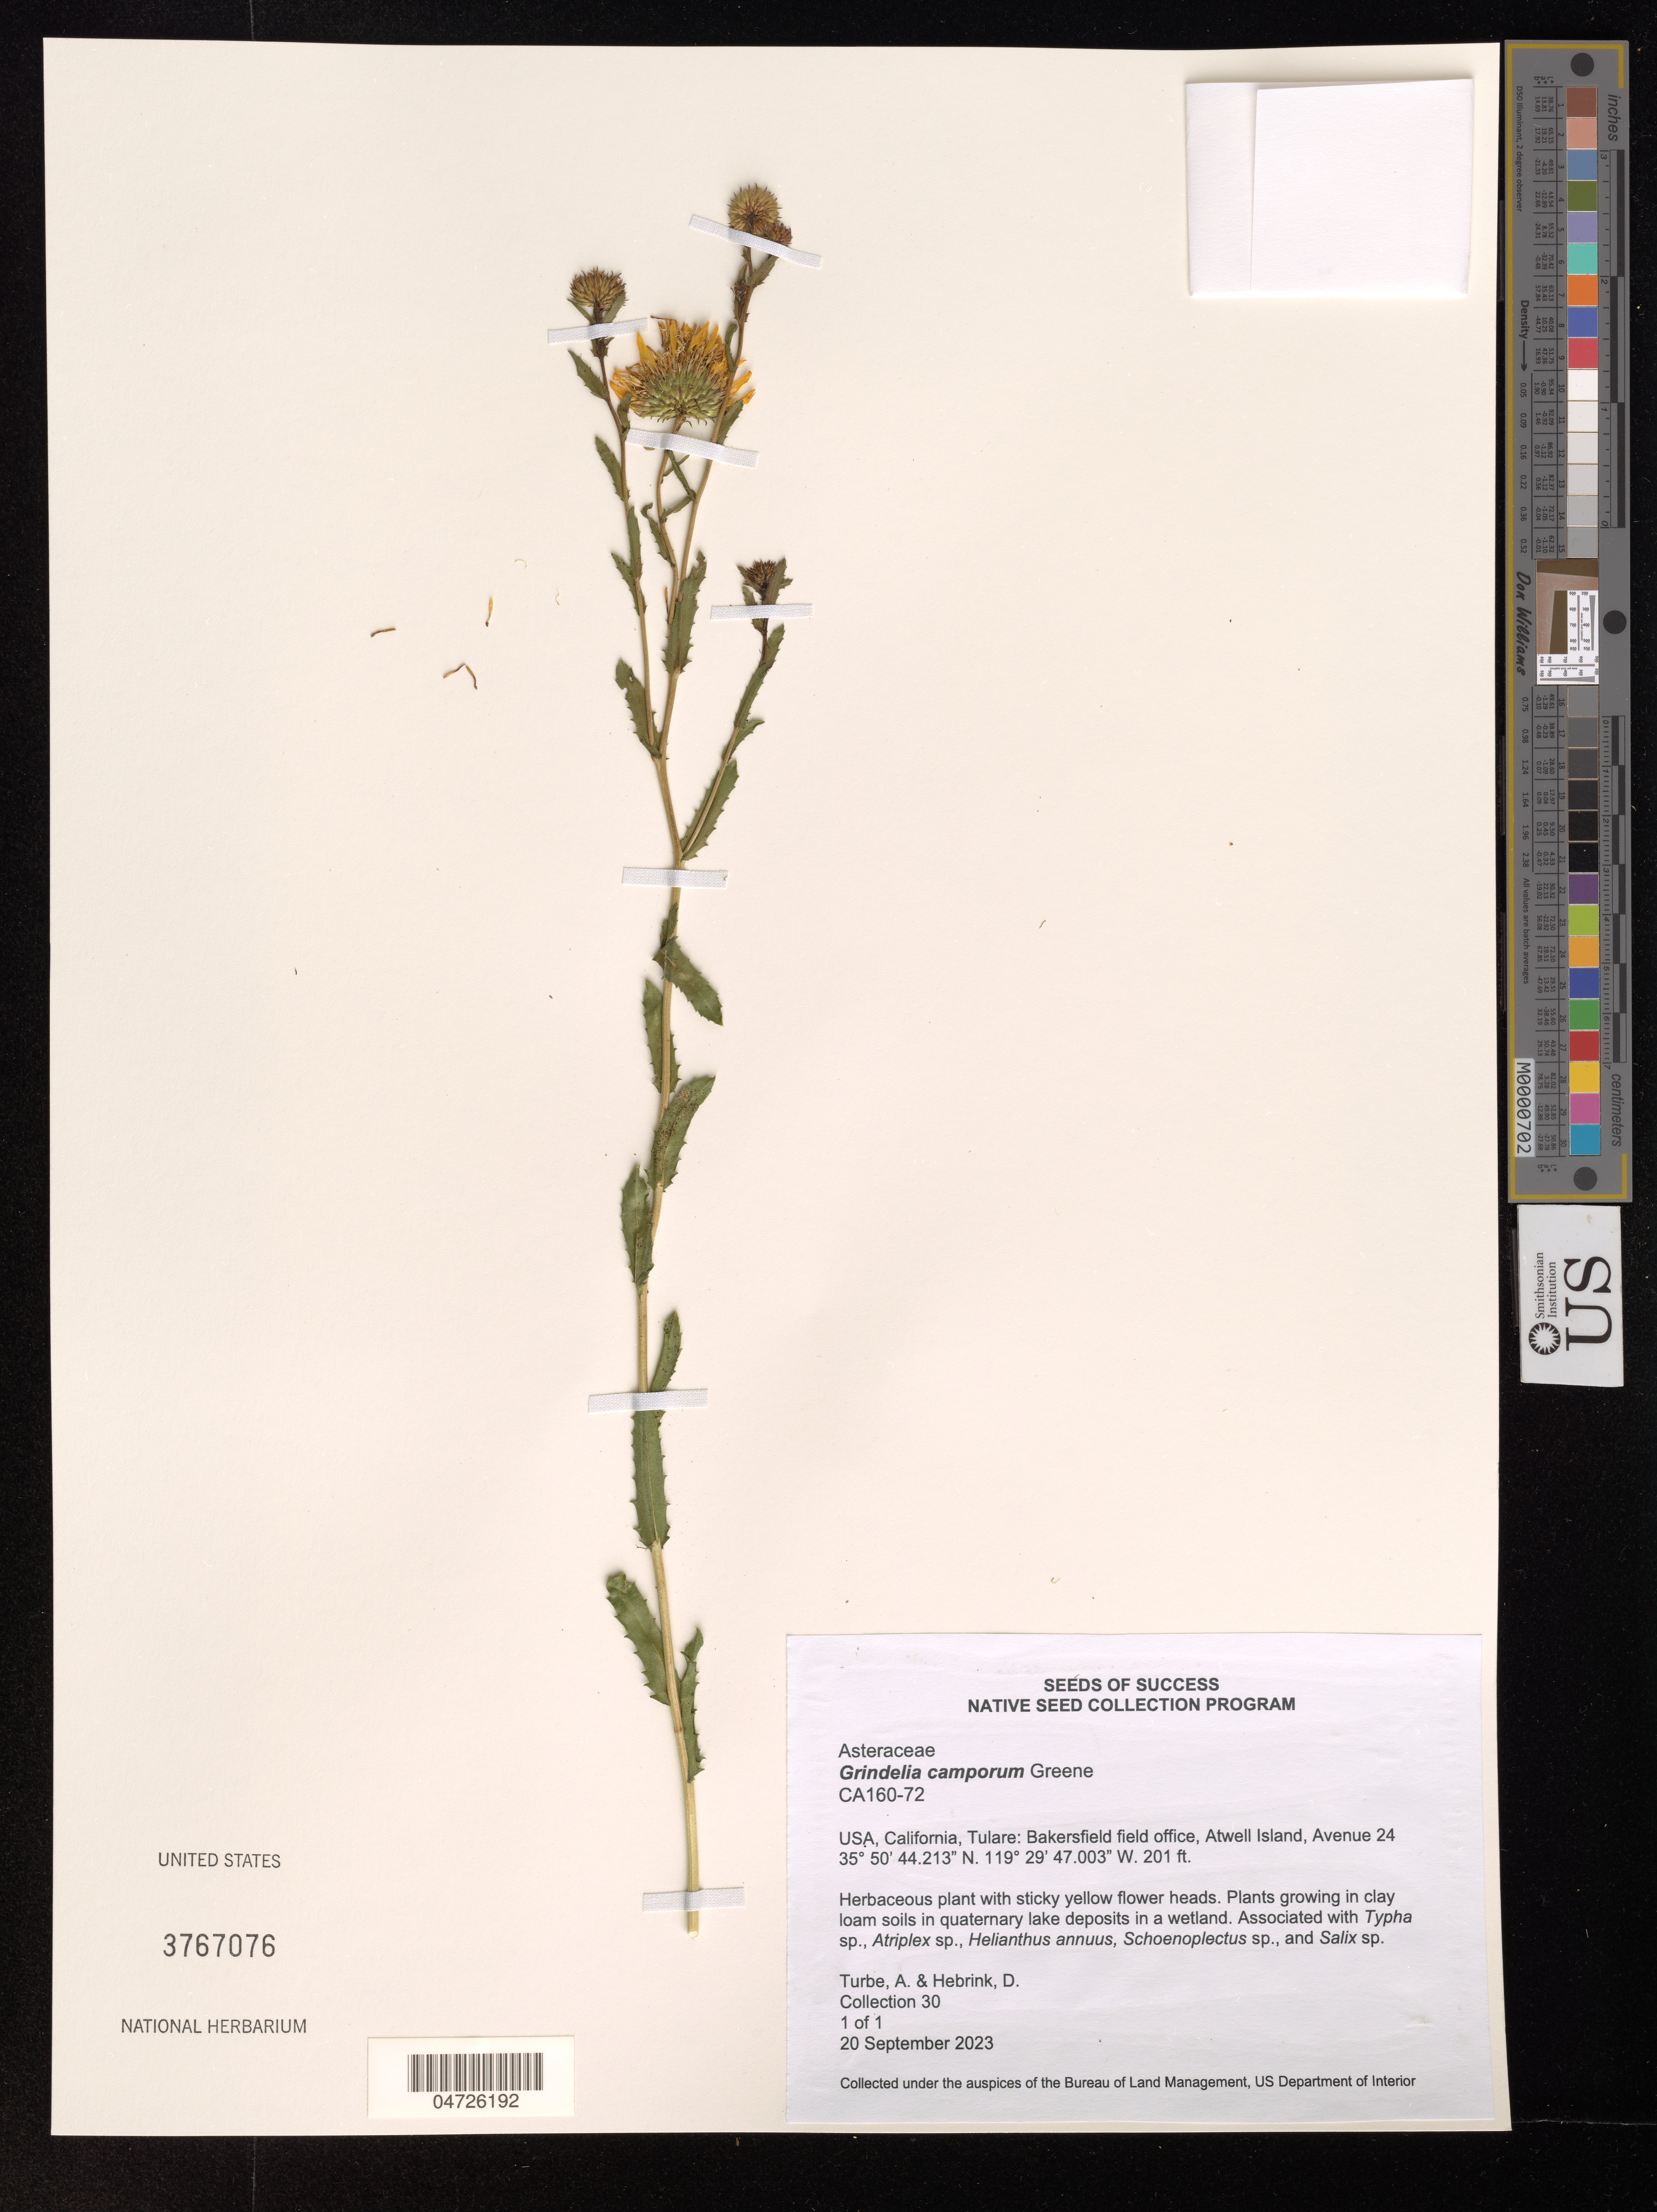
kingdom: Plantae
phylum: Tracheophyta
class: Magnoliopsida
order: Asterales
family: Asteraceae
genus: Grindelia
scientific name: Grindelia camporum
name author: Greene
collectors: A. Turbe & D. Hebrink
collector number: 30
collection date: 2023-09-20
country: United States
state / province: California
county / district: Tulare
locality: Tulare: Bakersfield field office, Atwell Island, Avenue 24,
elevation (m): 61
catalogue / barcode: US 3767076